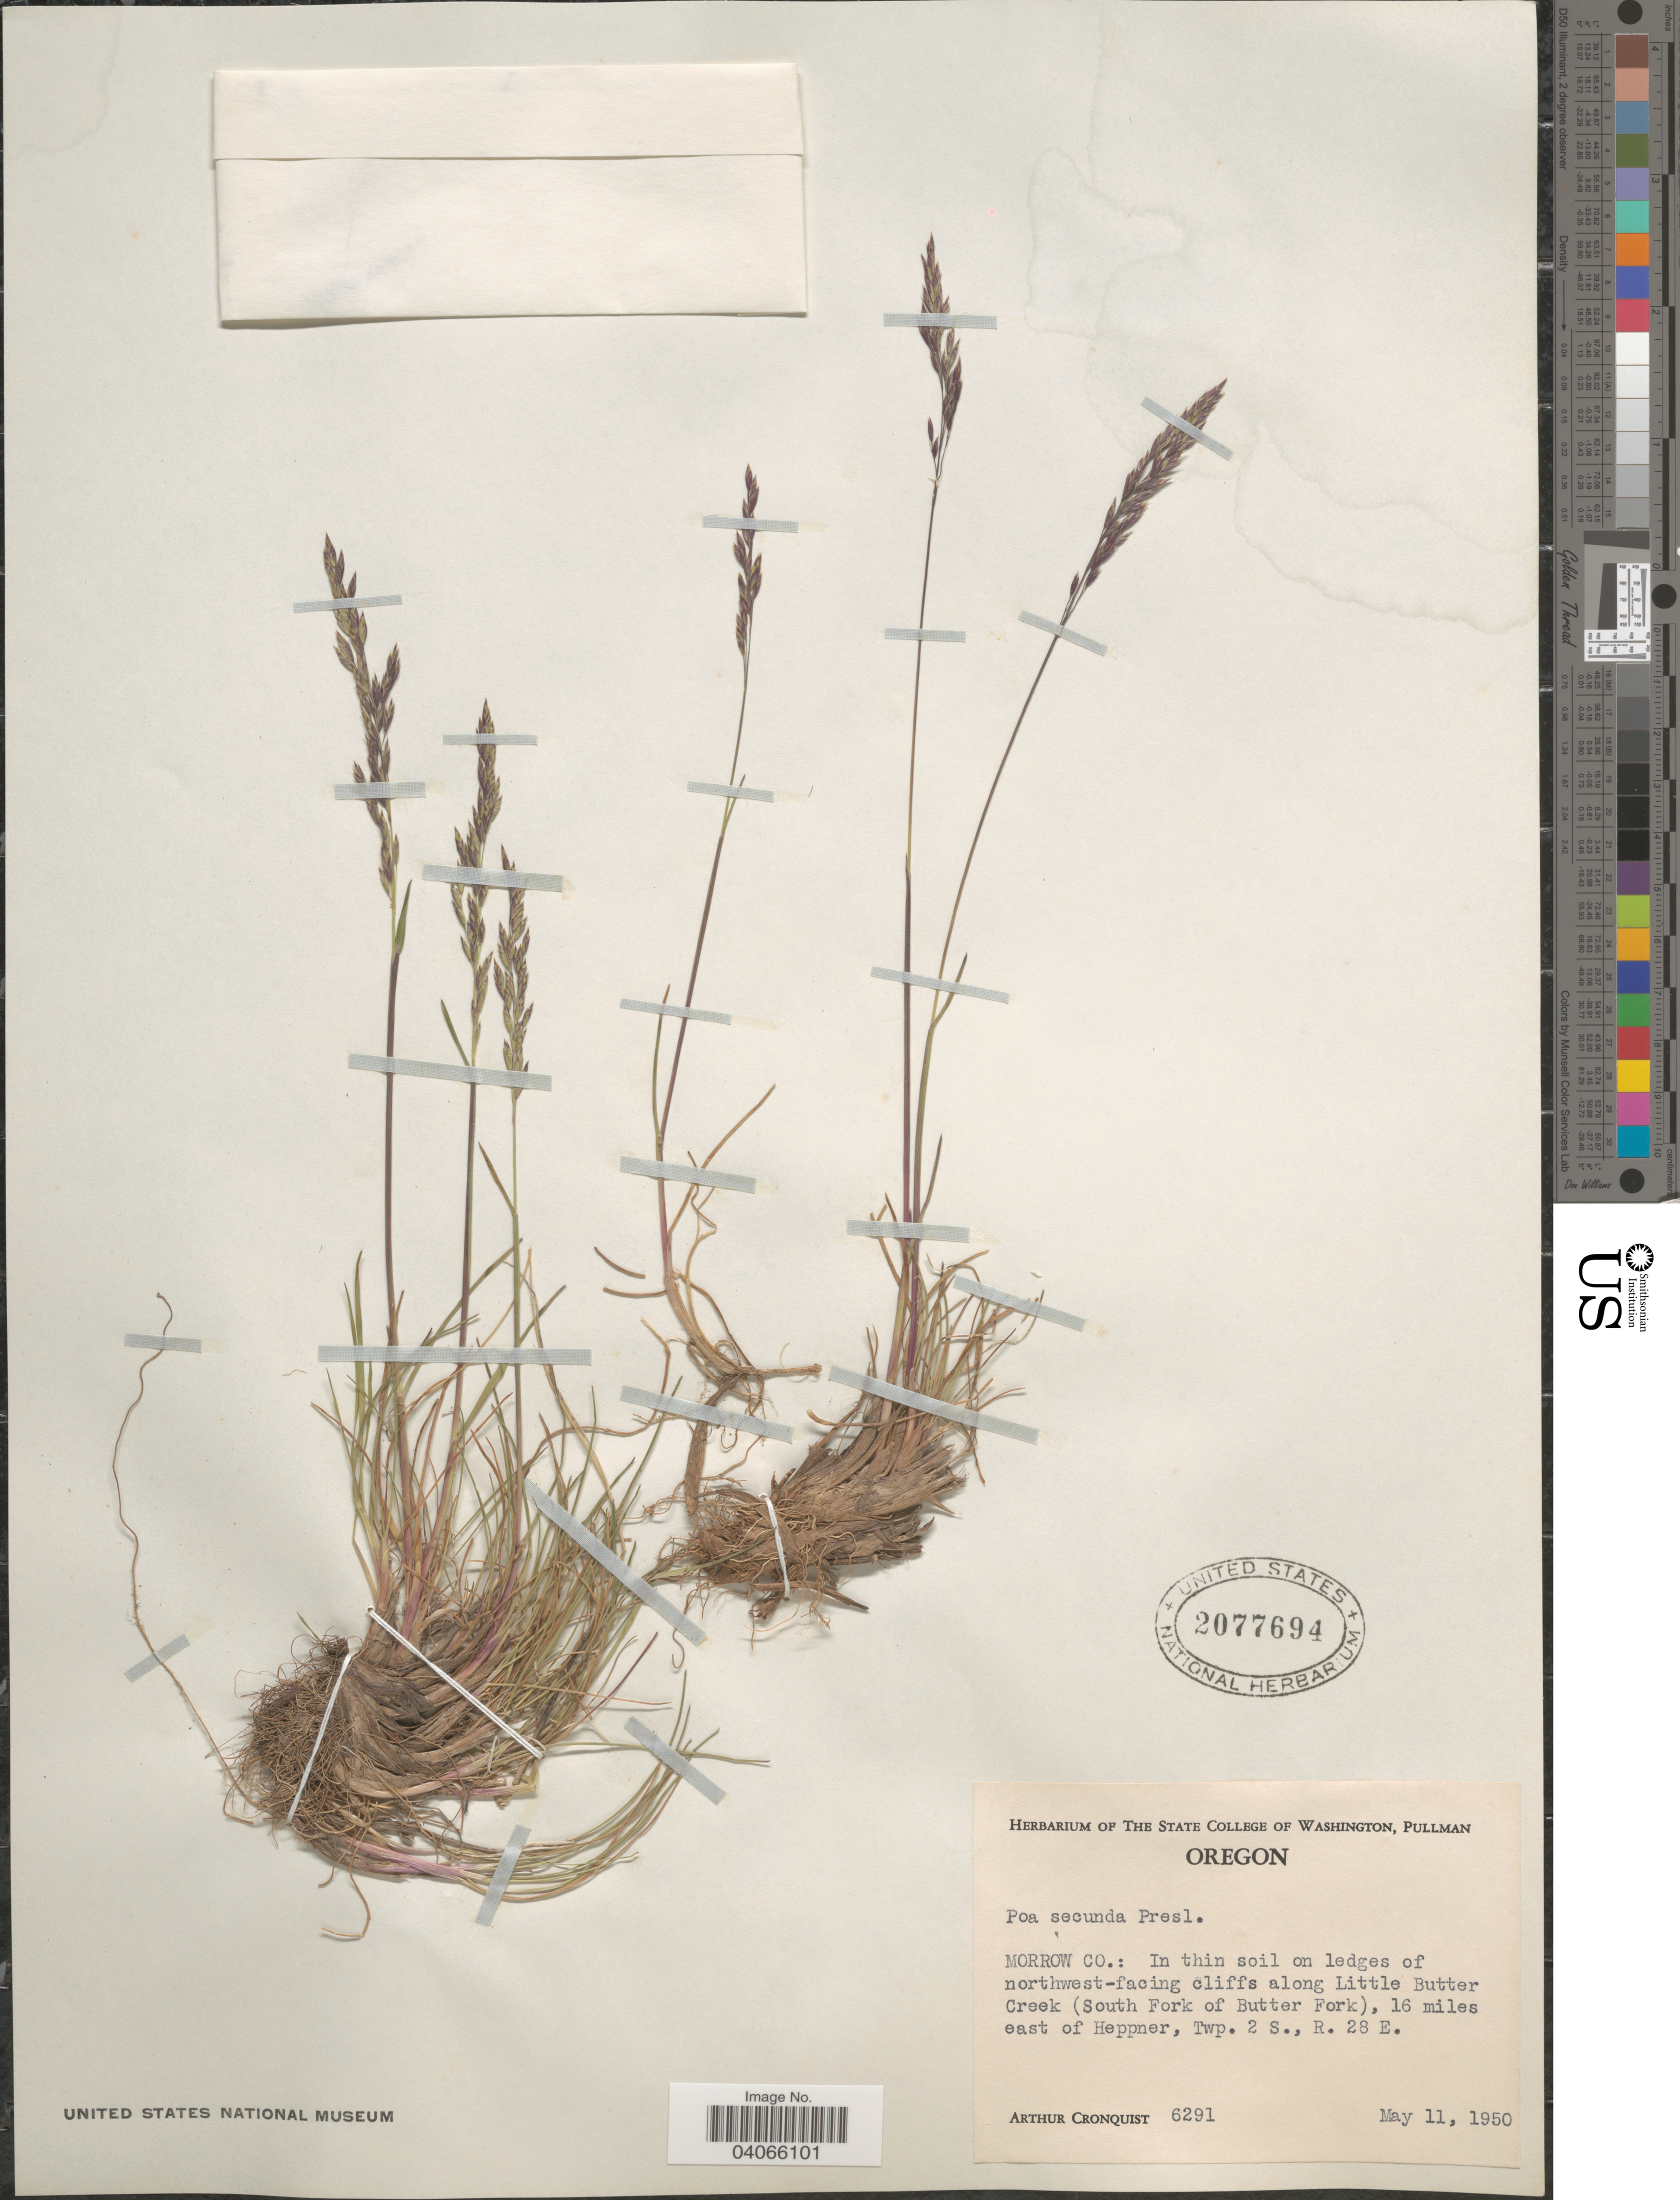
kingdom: Plantae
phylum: Tracheophyta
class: Liliopsida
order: Poales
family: Poaceae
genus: Poa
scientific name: Poa secunda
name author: J. Presl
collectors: A. J. Cronquist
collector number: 6291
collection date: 1950-05-11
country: United States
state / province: Oregon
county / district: Morrow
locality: Morrow Co.: In thin soil on ledges of northwest-facing cliffs along Little Butter Creek (South Fork of Butter Fork), 16 miles east of Heppner, Twp. 2 S., R. 28 E.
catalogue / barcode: US 2077694